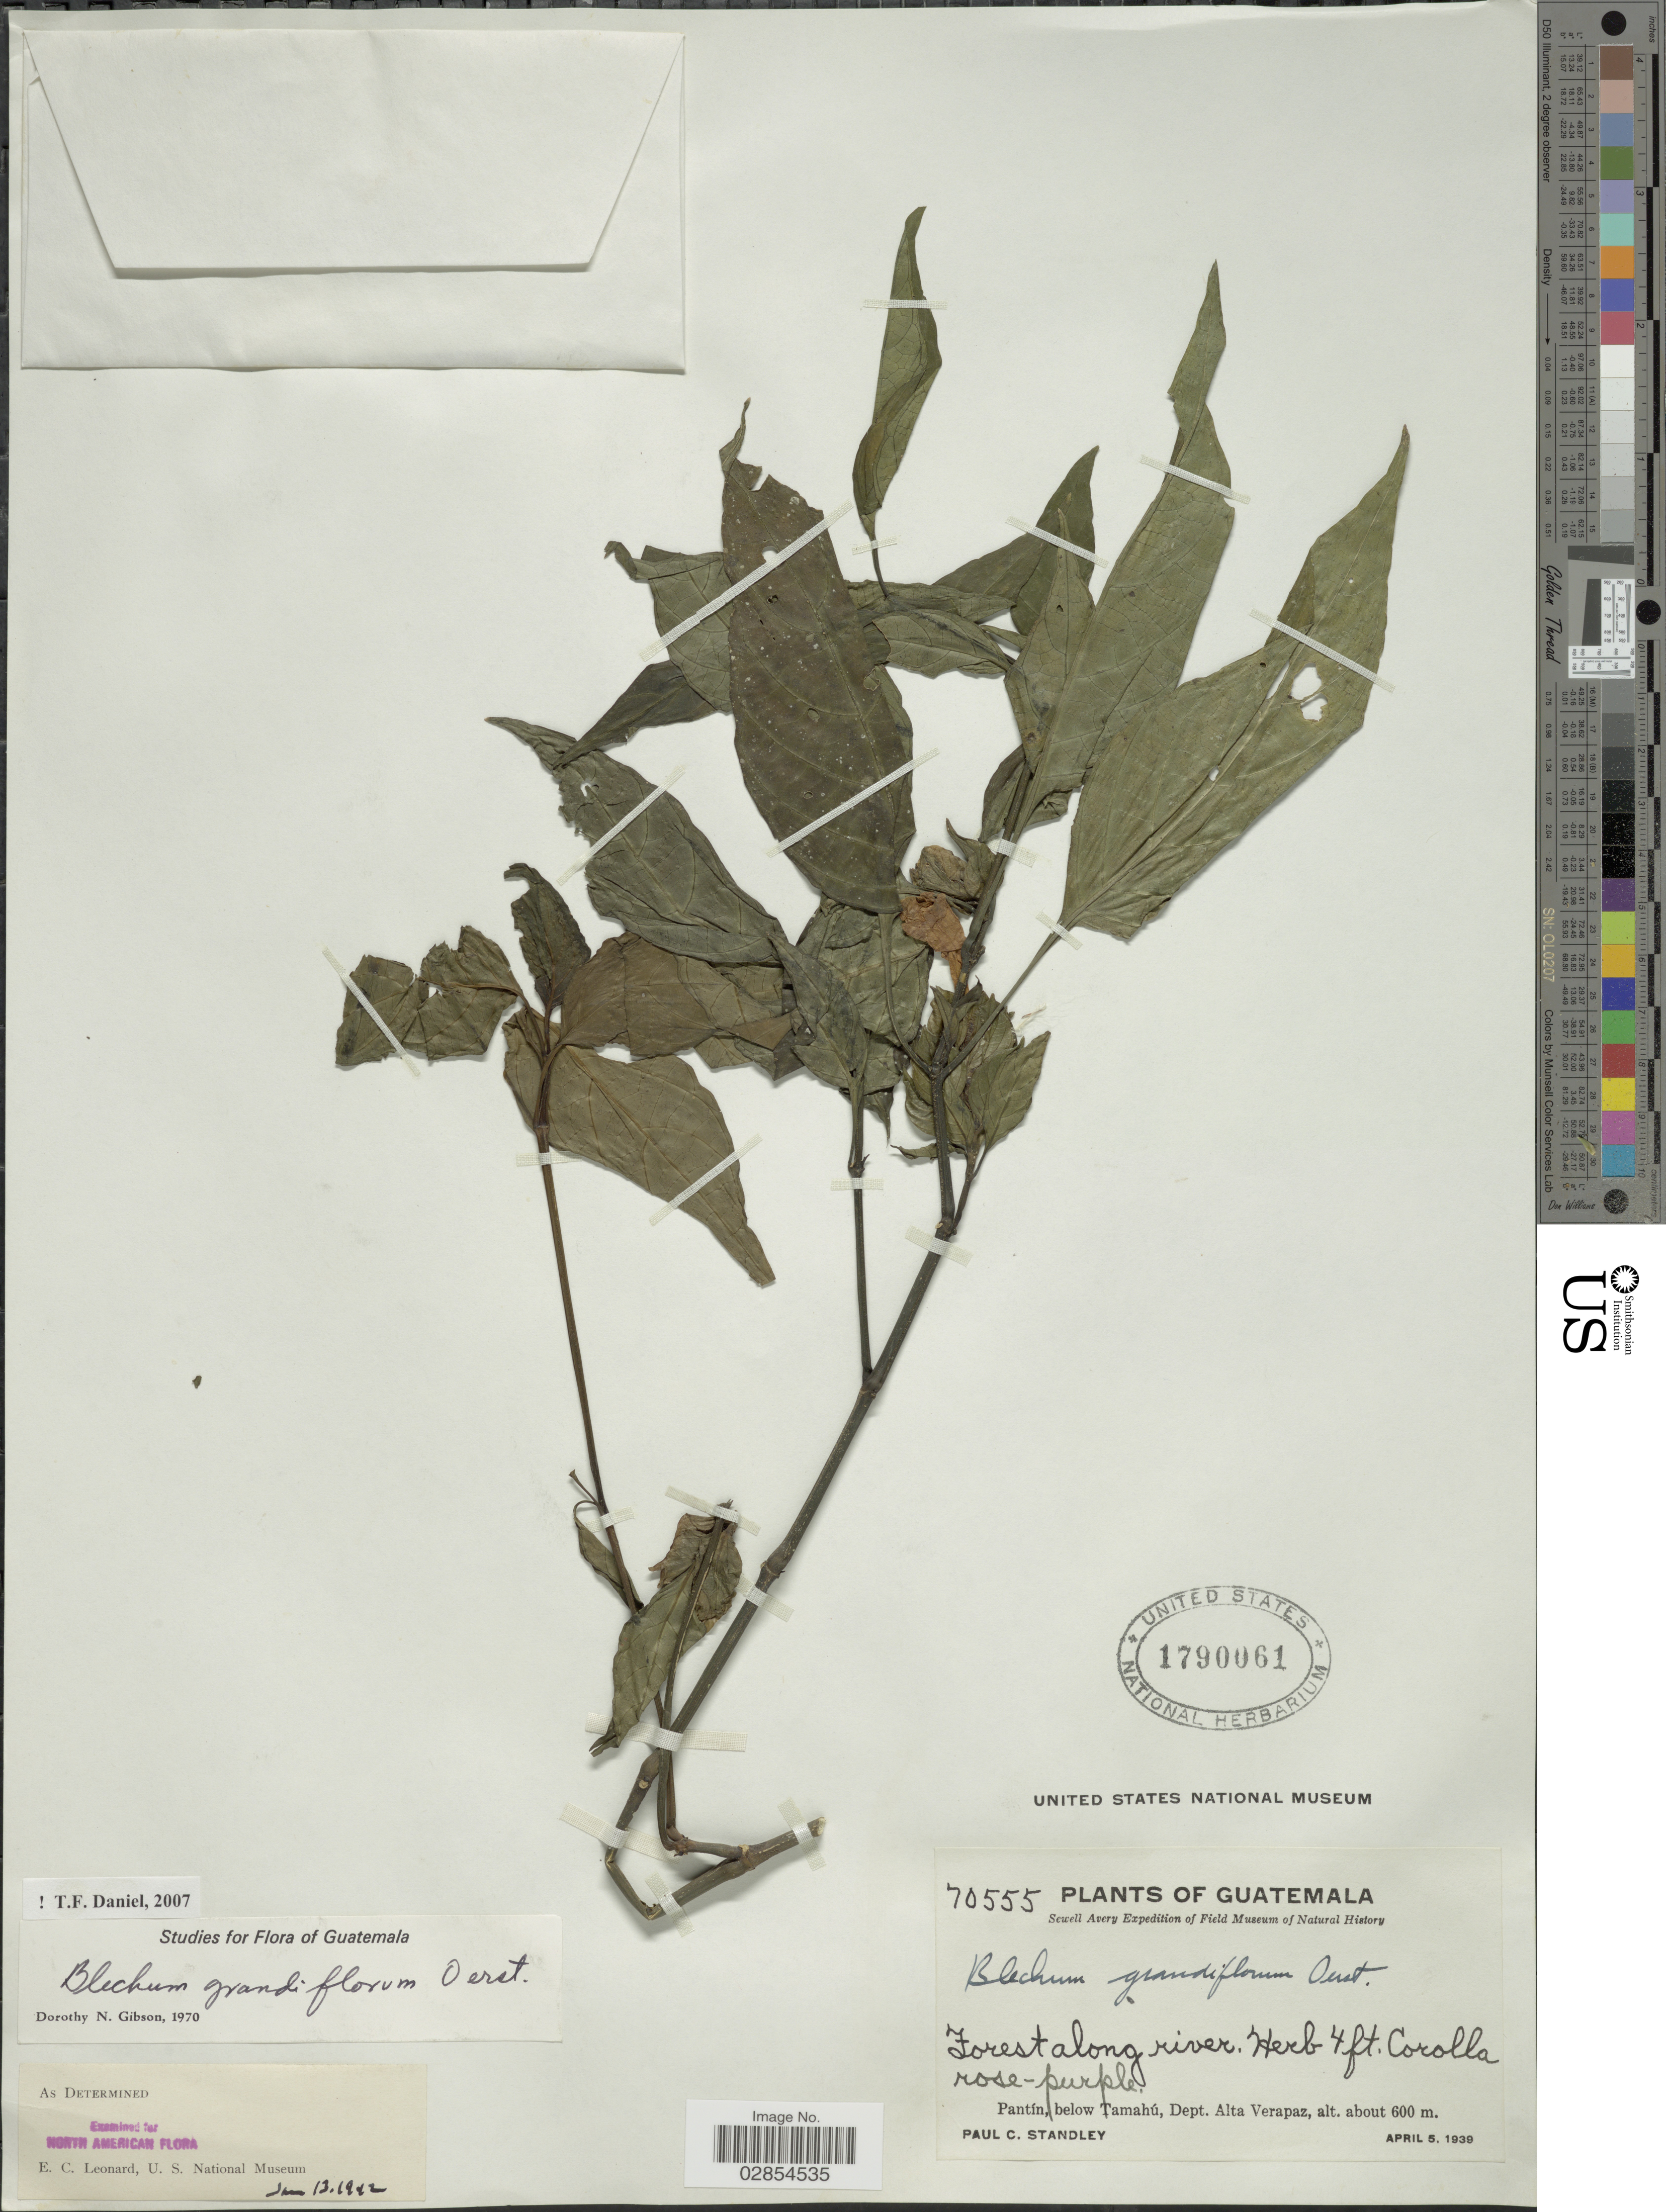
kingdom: Plantae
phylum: Tracheophyta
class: Magnoliopsida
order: Lamiales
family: Acanthaceae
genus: Blechum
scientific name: Blechum grandiflorum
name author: Oerst.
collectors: P. C. Standley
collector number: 70555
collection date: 1939-04-05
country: Guatemala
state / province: Alta Verapaz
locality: Pantín, below Tamahú, Dept. Alta Verapaz.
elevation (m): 600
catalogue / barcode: US 1790061